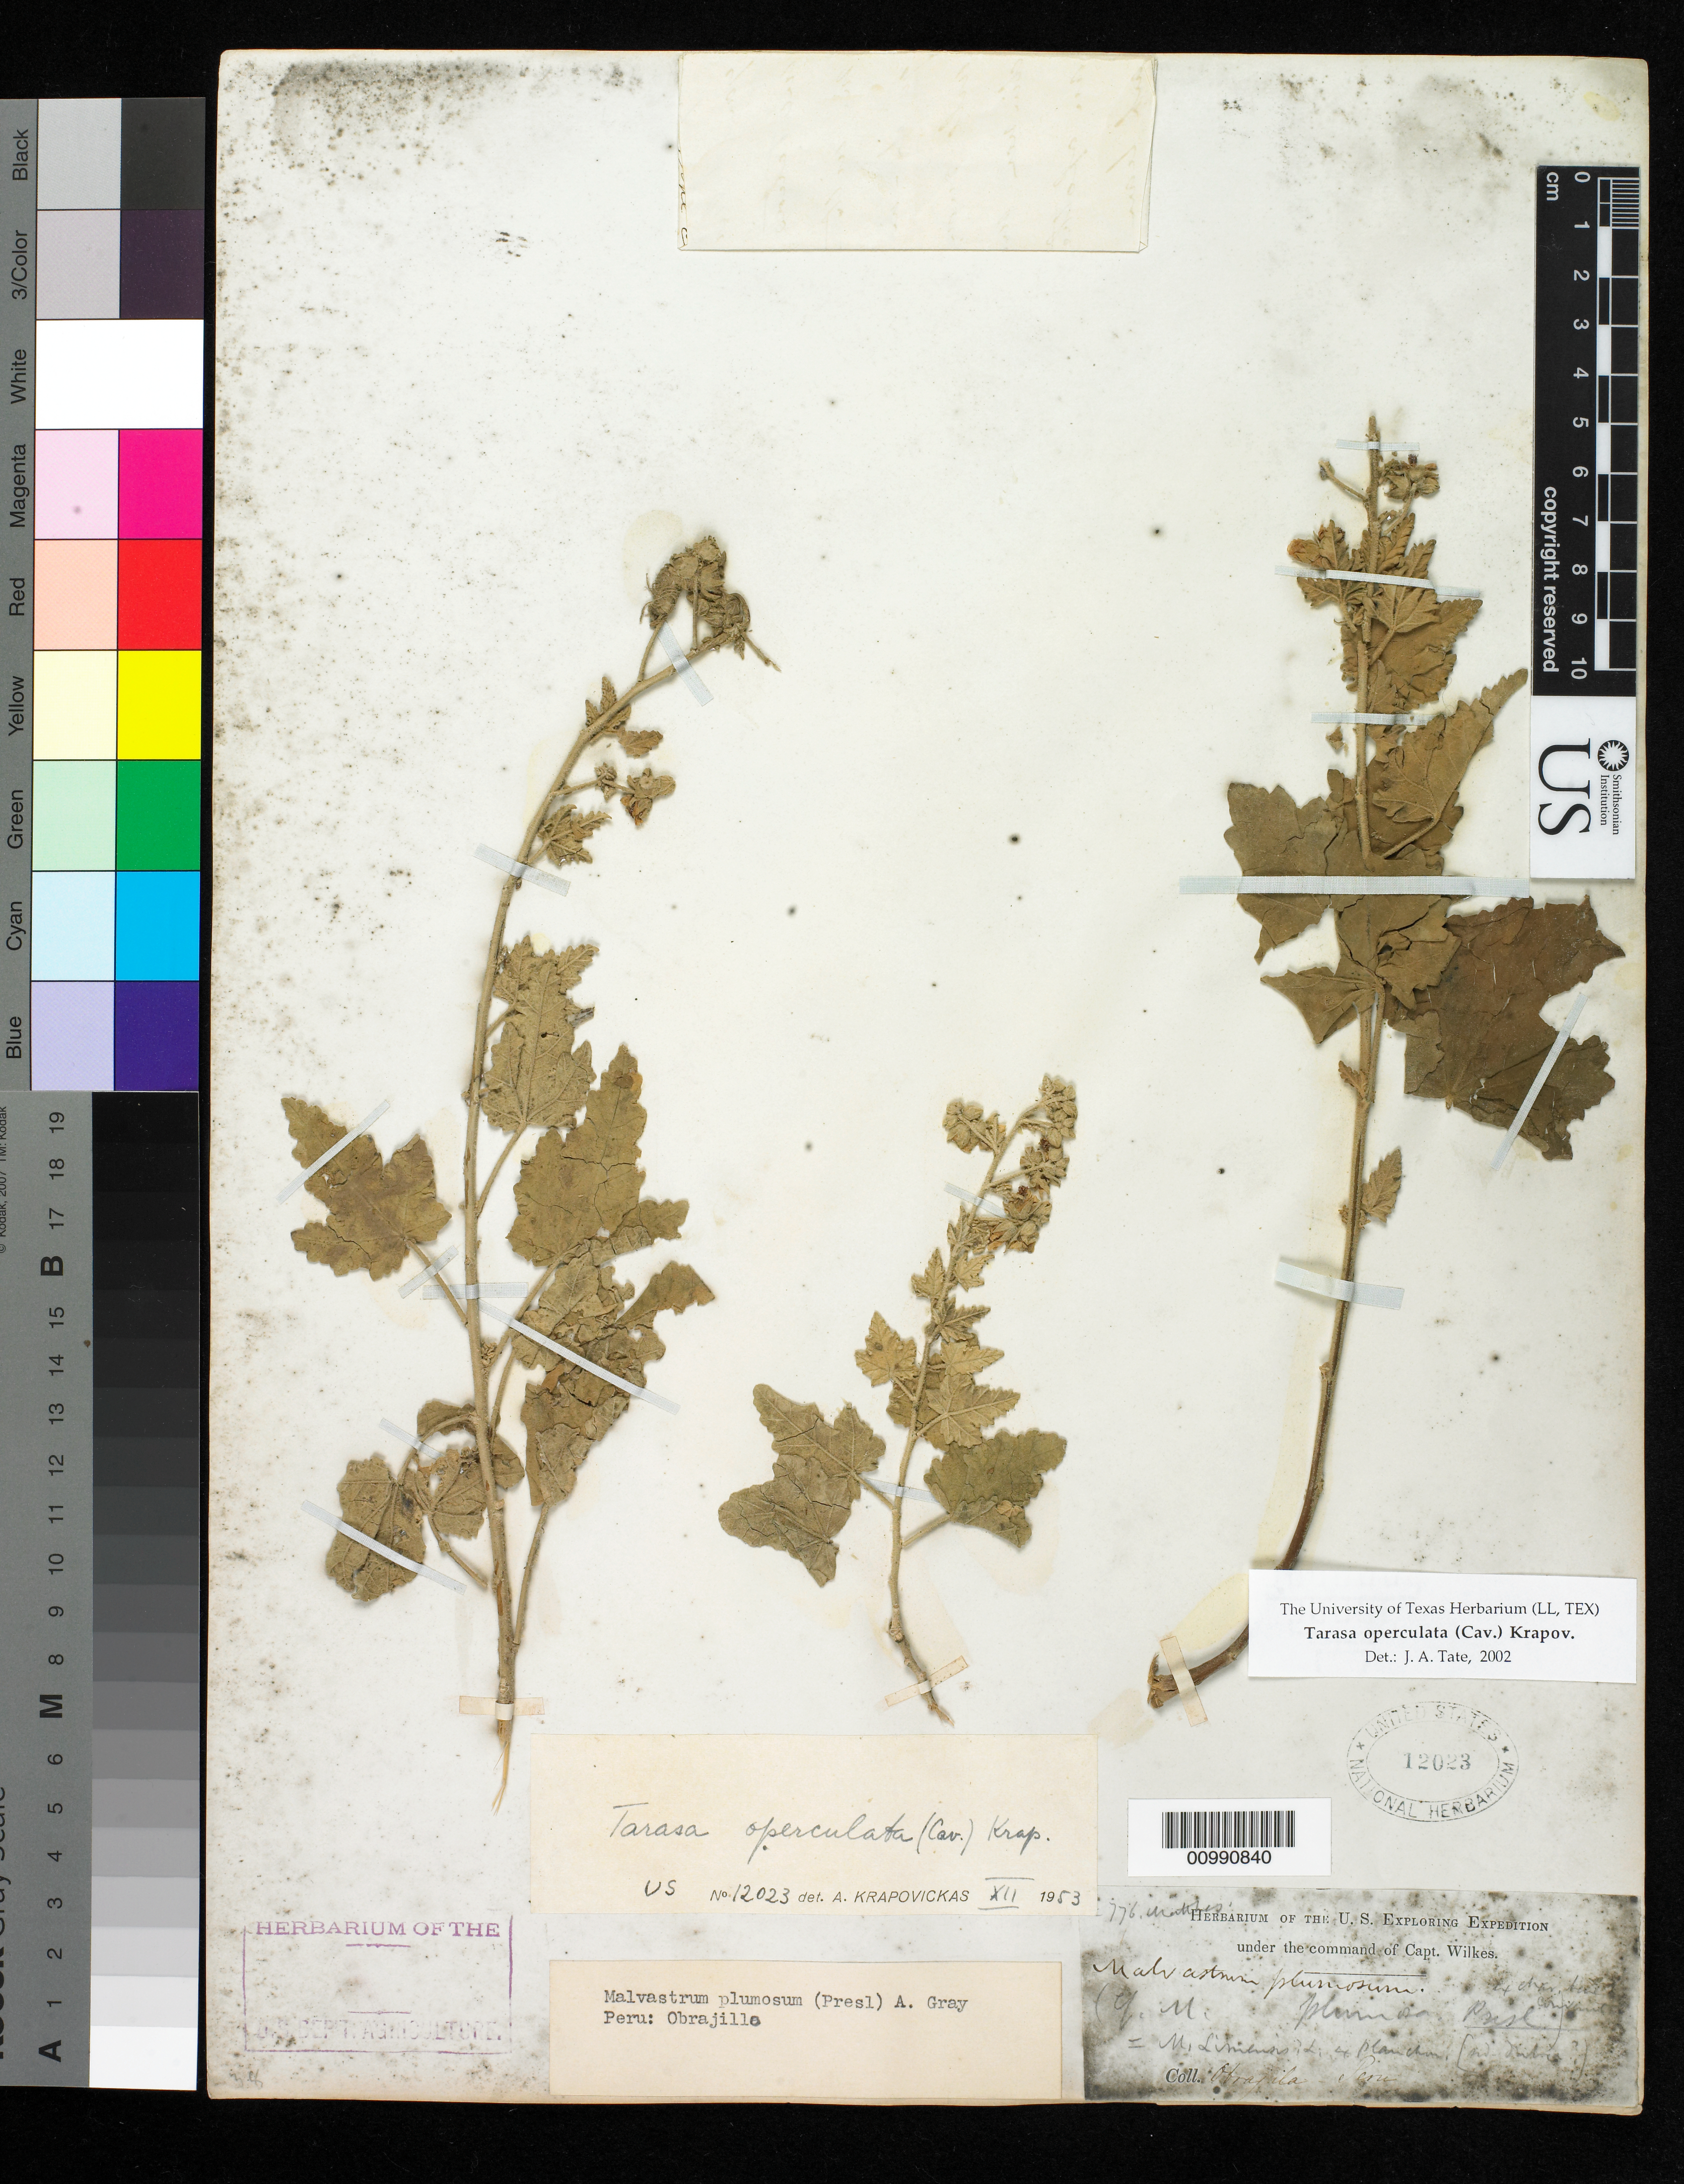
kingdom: Plantae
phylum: Tracheophyta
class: Magnoliopsida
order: Malvales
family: Malvaceae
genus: Tarasa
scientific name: Tarasa operculata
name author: (Cav.) Krapov.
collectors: Wilkes Explor. Exped.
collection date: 1838/1842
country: Peru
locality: Obrajillo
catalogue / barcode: US 12023